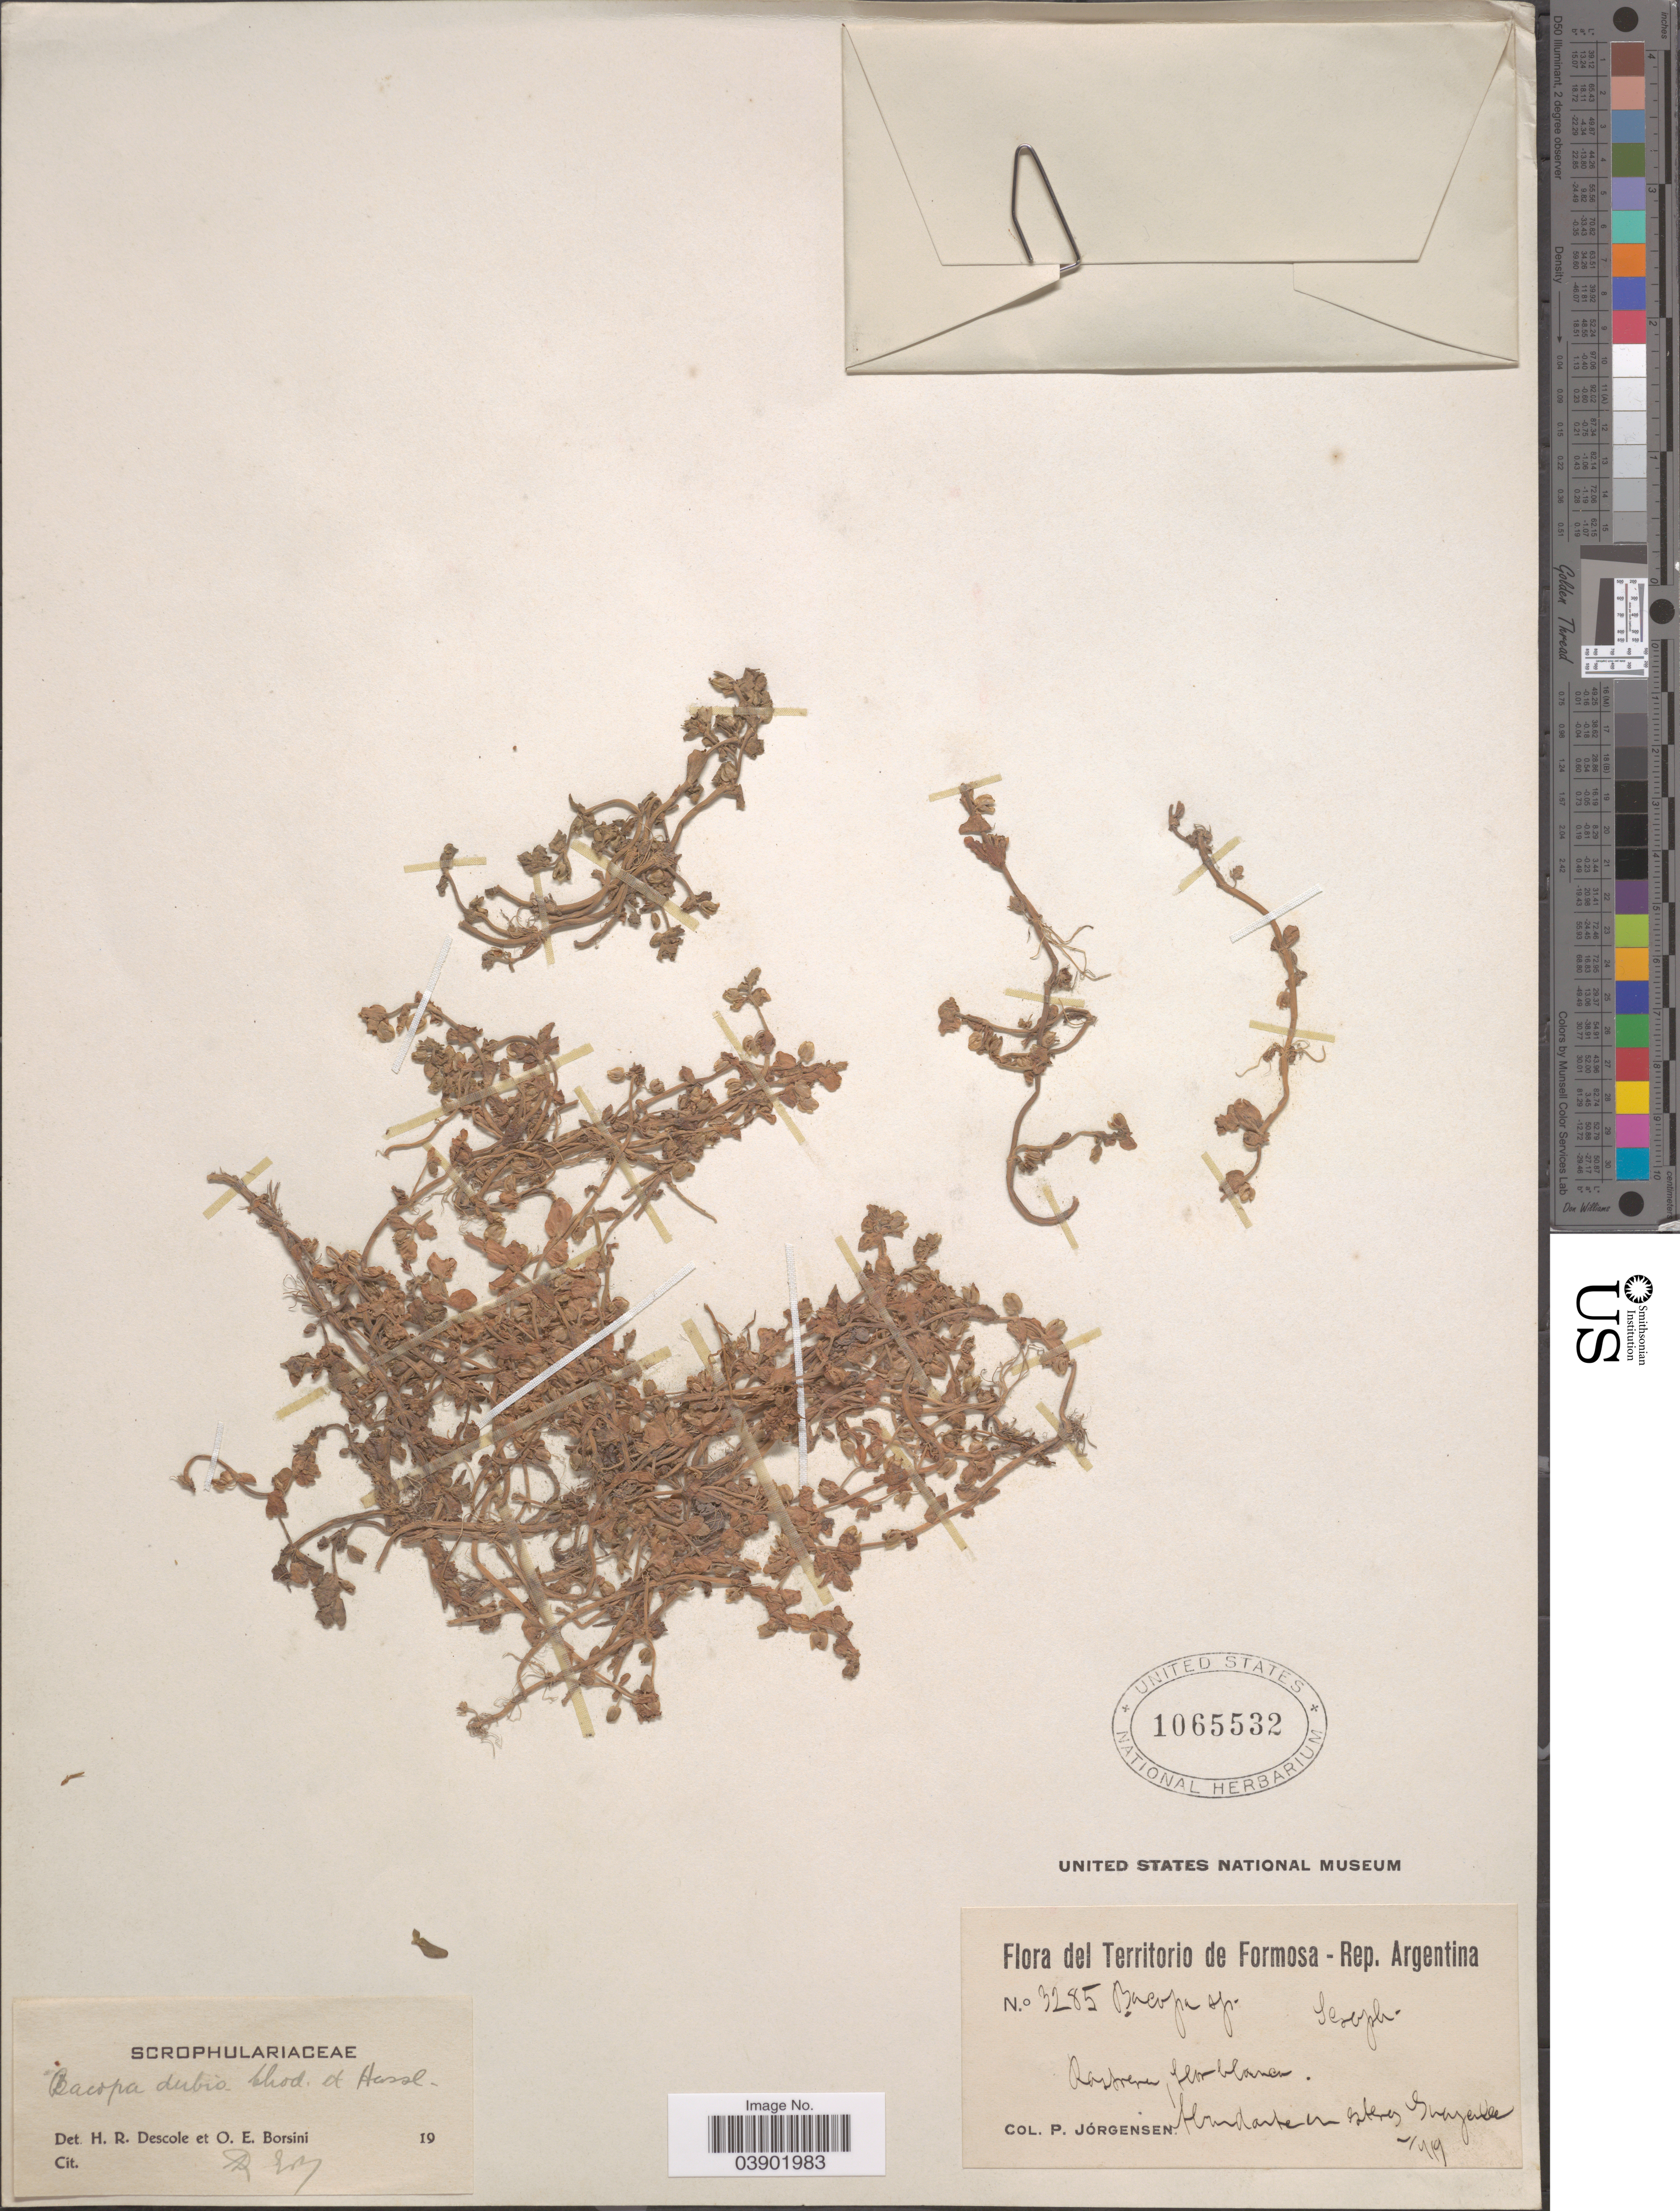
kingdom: Plantae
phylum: Tracheophyta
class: Magnoliopsida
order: Lamiales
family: Plantaginaceae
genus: Bacopa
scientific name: Bacopa dubia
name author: Chodat & Hassl.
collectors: P. Jörgensen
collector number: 3285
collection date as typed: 2/4 19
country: Argentina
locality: Territorio de Formosa - Rep. Argentina. In estero Guaycolec.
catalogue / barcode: US 1065532